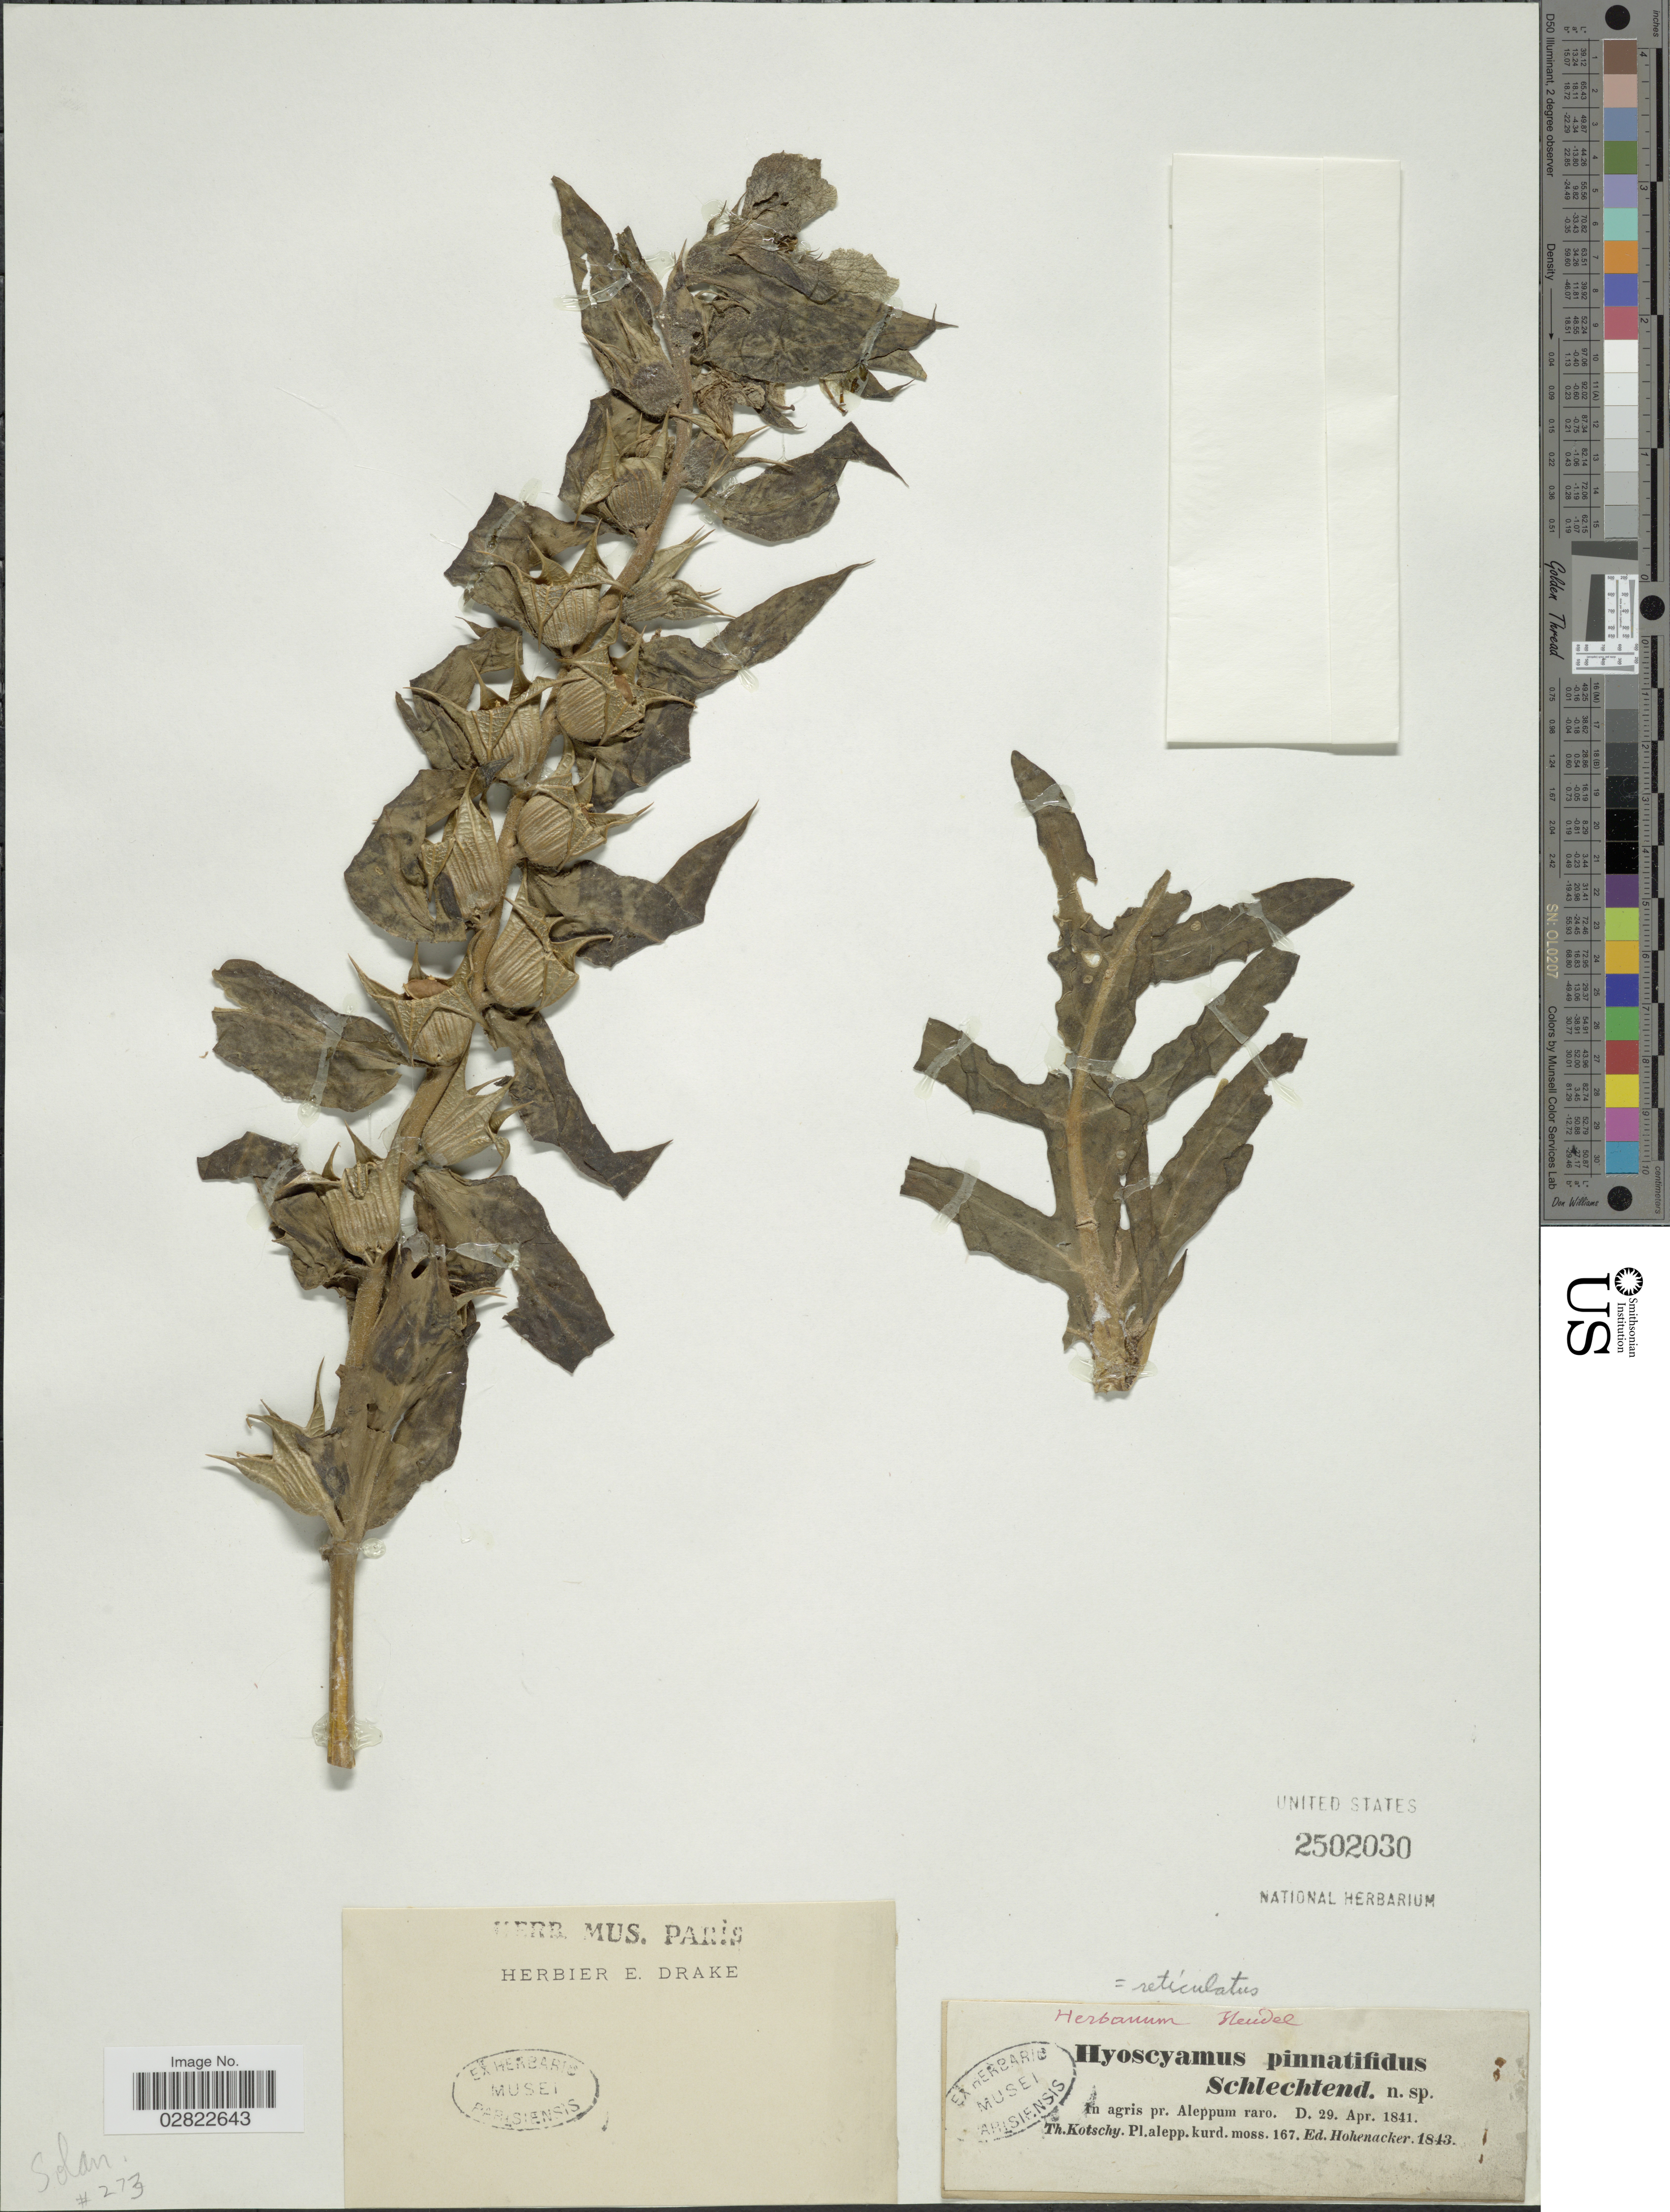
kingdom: Plantae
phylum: Tracheophyta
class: Magnoliopsida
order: Solanales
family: Solanaceae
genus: Hyoscyamus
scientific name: Hyoscyamus reticulatus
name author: L.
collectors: K. G. Kotschy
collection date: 1841-04-29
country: Syria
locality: In agris pr. Aleppum raro. Pl. alepp. kurd. moss.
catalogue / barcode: US 2502030